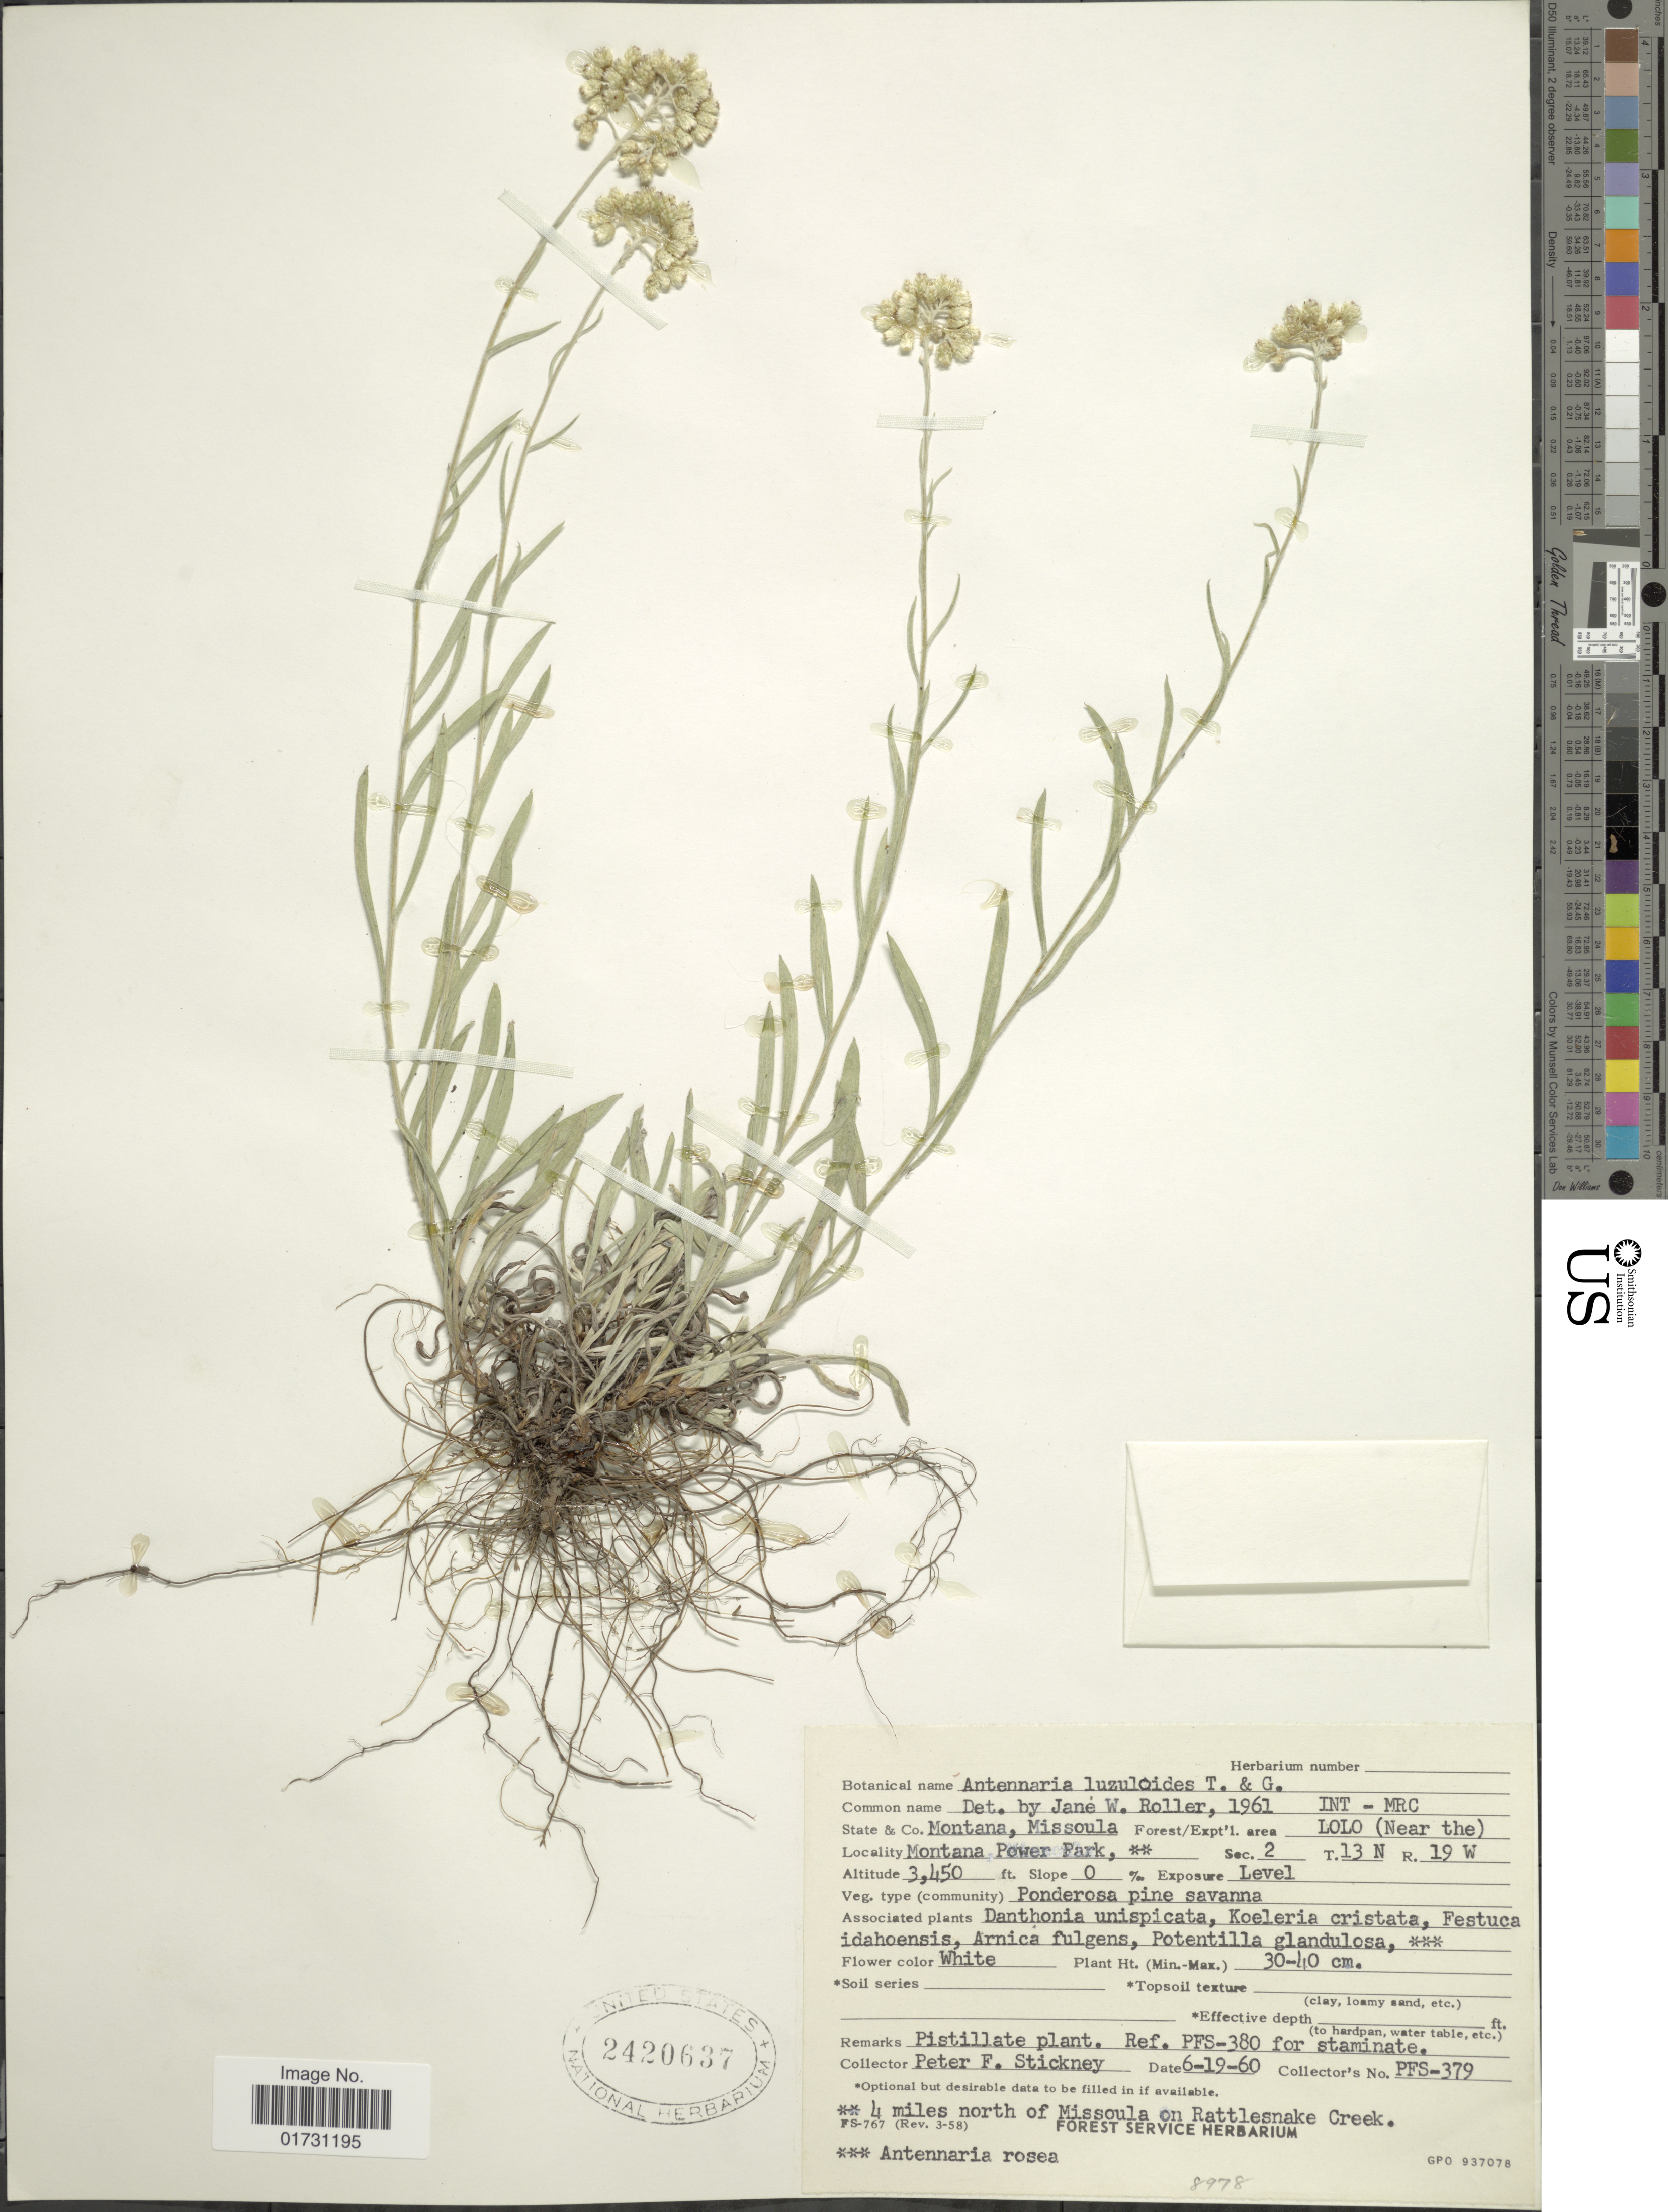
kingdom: Plantae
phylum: Tracheophyta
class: Magnoliopsida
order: Asterales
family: Asteraceae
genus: Antennaria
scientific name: Antennaria luzuloides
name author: Torr. & A. Gray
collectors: P. Stickney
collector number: PFS-379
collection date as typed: Transcribed d/m/y: 19/6/60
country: United States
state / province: Montana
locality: Missoula, Lolo, Montana Power Park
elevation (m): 1052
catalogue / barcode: US 2420637